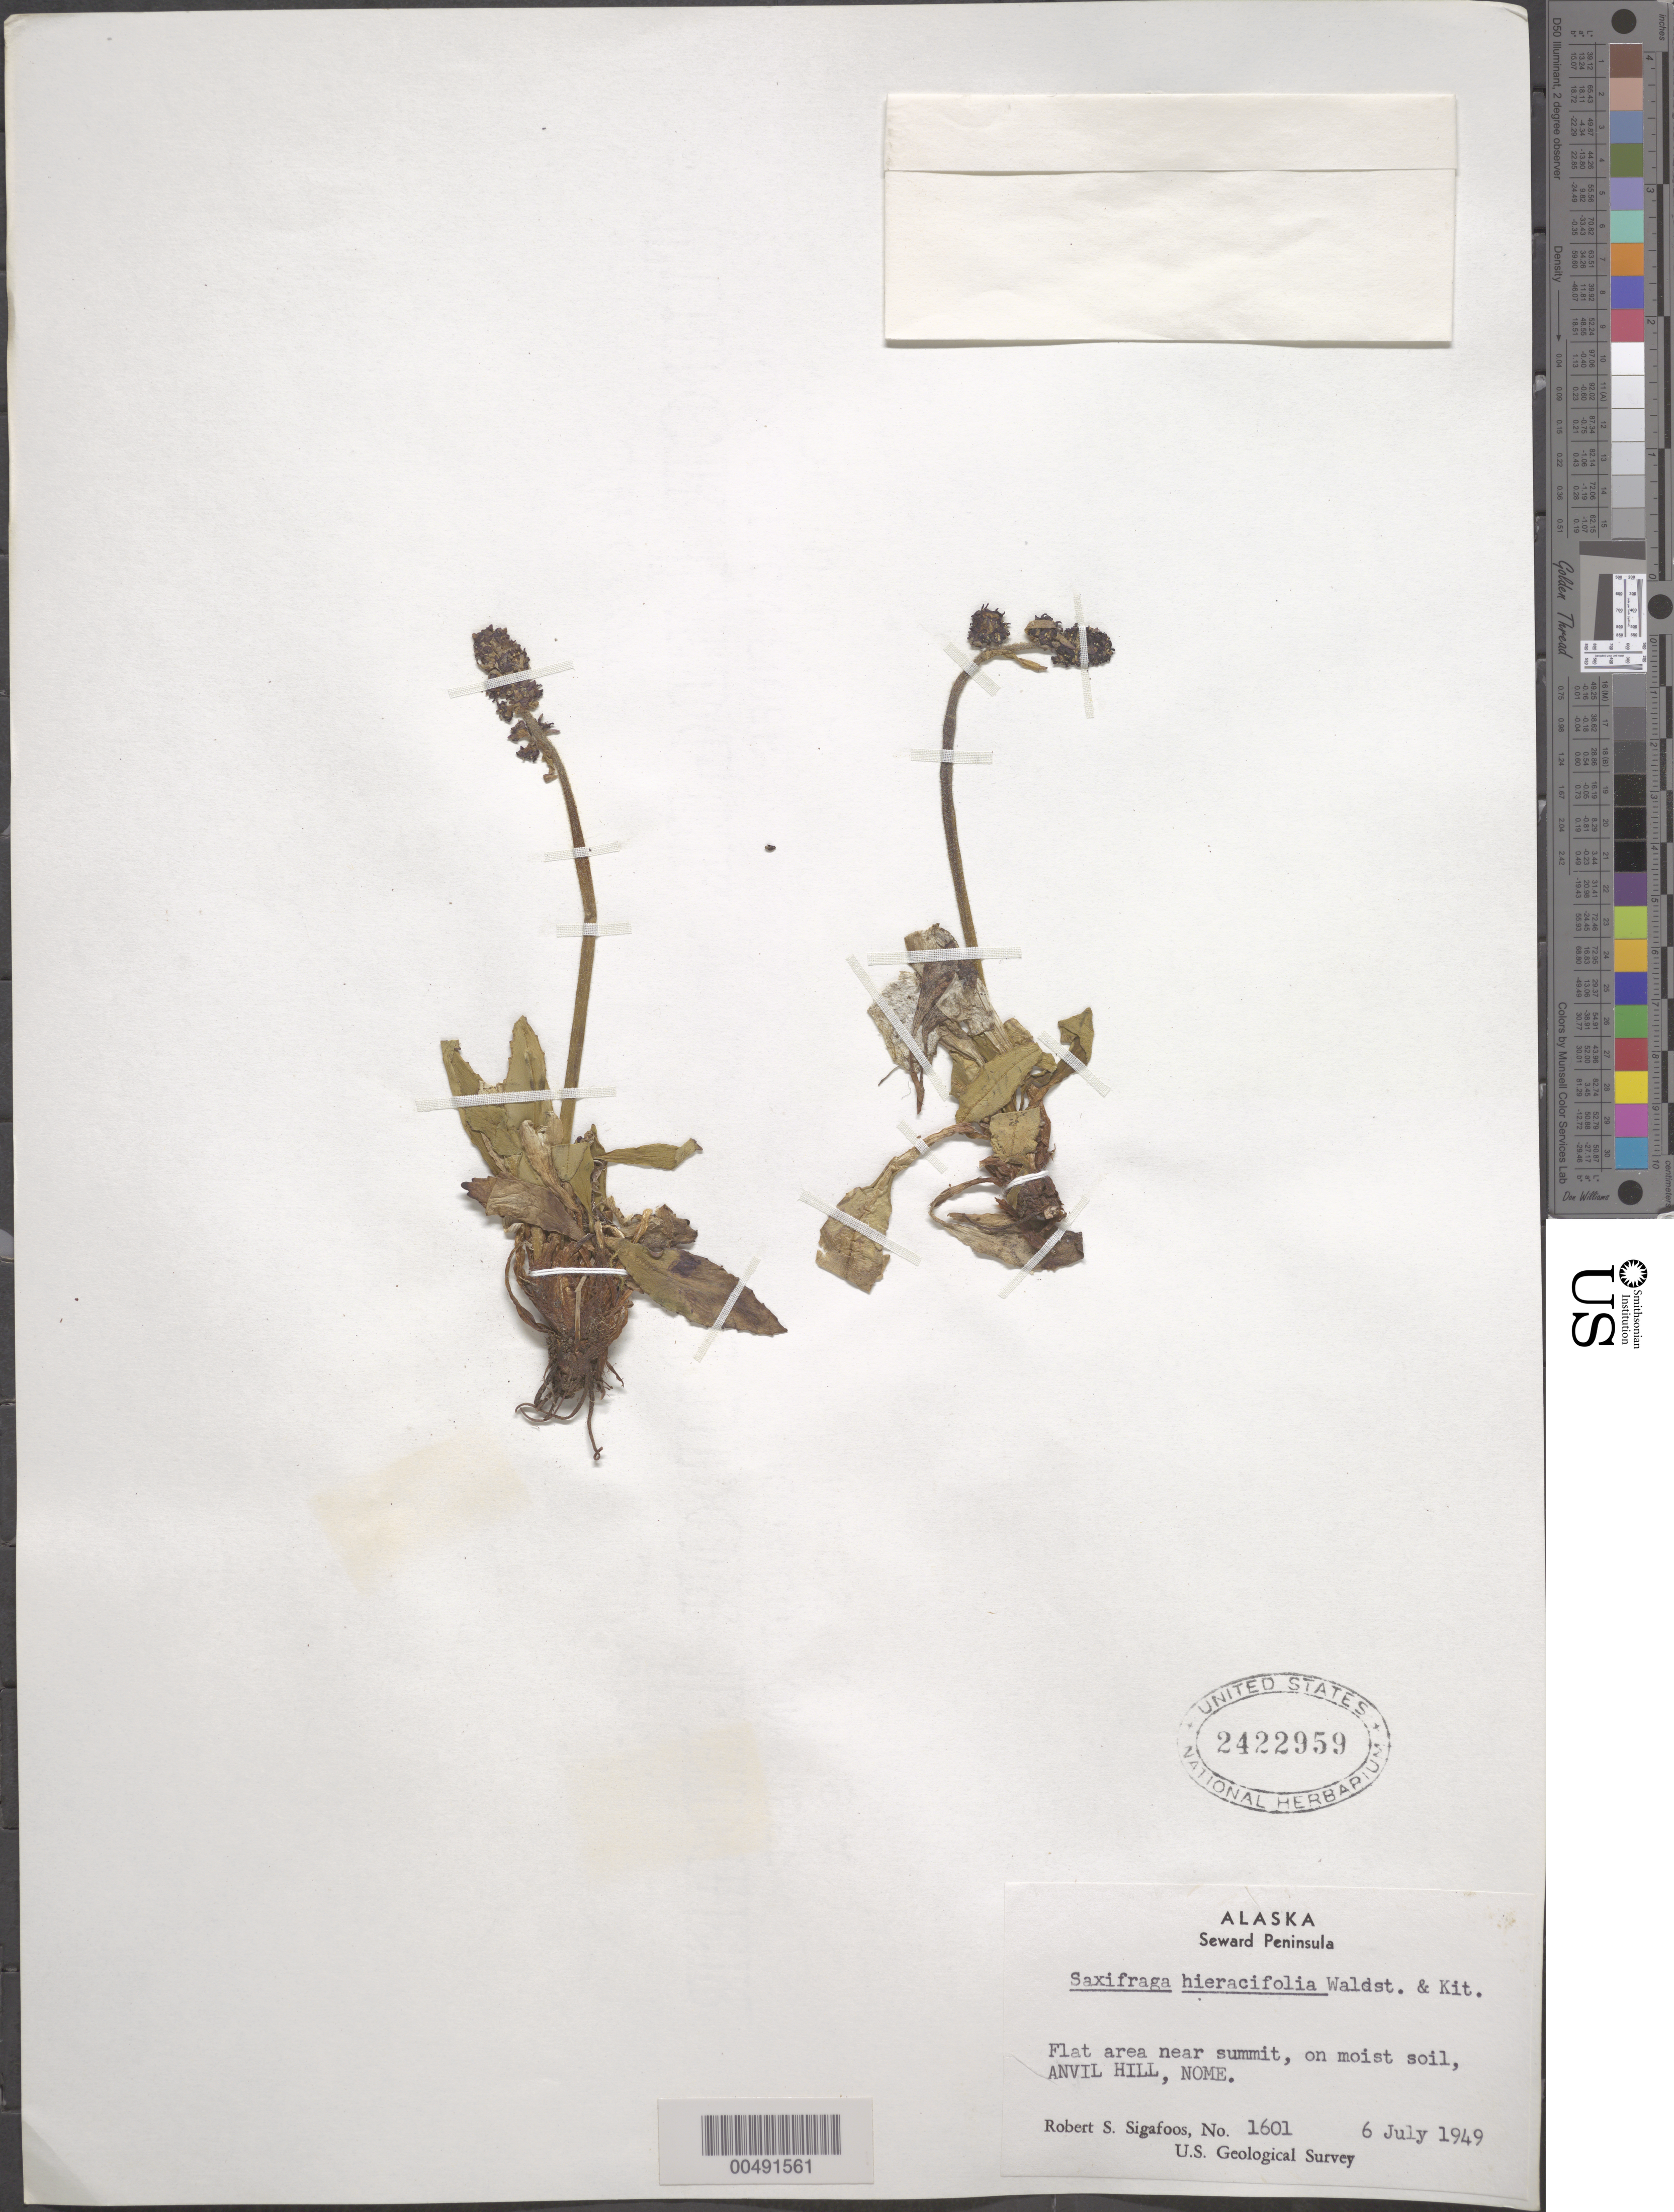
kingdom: Plantae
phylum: Tracheophyta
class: Magnoliopsida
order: Saxifragales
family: Saxifragaceae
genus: Micranthes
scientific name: Micranthes hieraciifolia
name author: (Waldst. & Kit. ex Willd.) Haw.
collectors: R. Sigafoos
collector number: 1601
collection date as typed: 06 Jul 1949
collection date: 1949-07-06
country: United States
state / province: Alaska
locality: Seward Peninsula, Nome, Anvil Hill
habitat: flat area near summit, on moist soil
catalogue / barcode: US 2422959